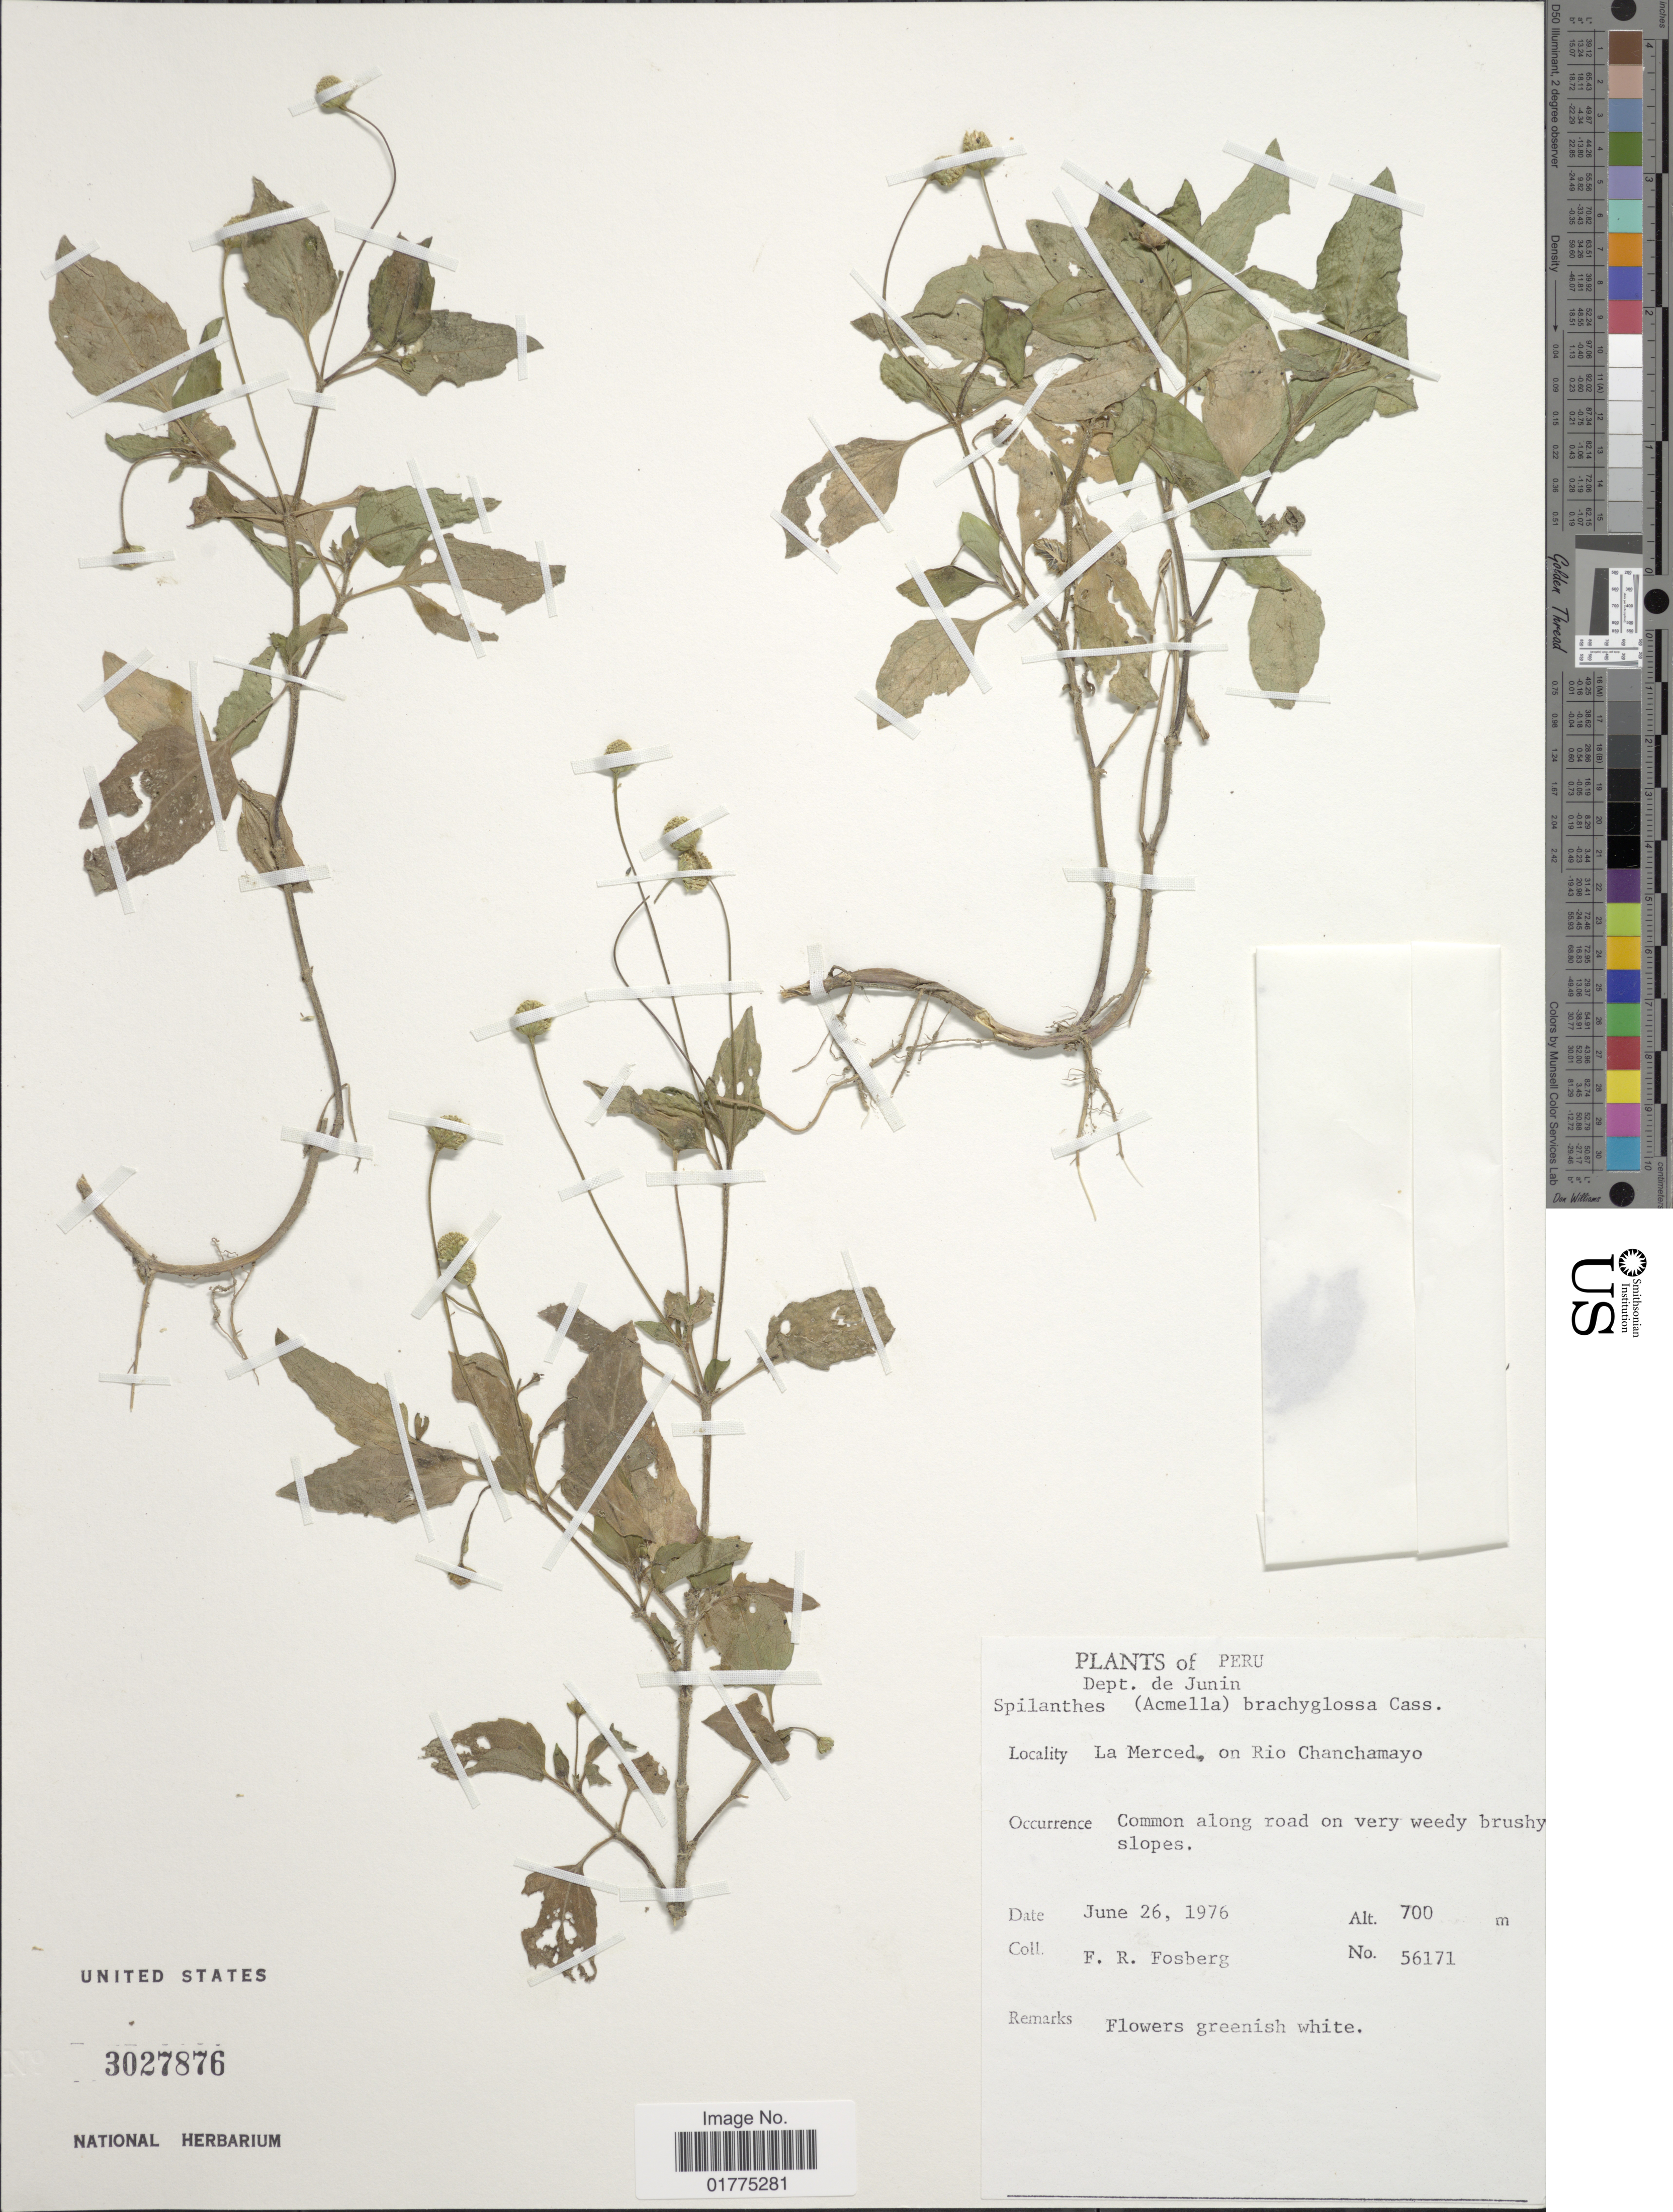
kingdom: Plantae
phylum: Tracheophyta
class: Magnoliopsida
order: Asterales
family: Asteraceae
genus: Acmella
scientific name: Acmella brachyglossa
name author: Cass.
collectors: F. R. Fosberg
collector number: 56171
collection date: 1976-06-26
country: Peru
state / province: Junín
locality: Dept. de Junin, La Merced, on Rio Chanchamayo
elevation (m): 700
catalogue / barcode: US 3027876